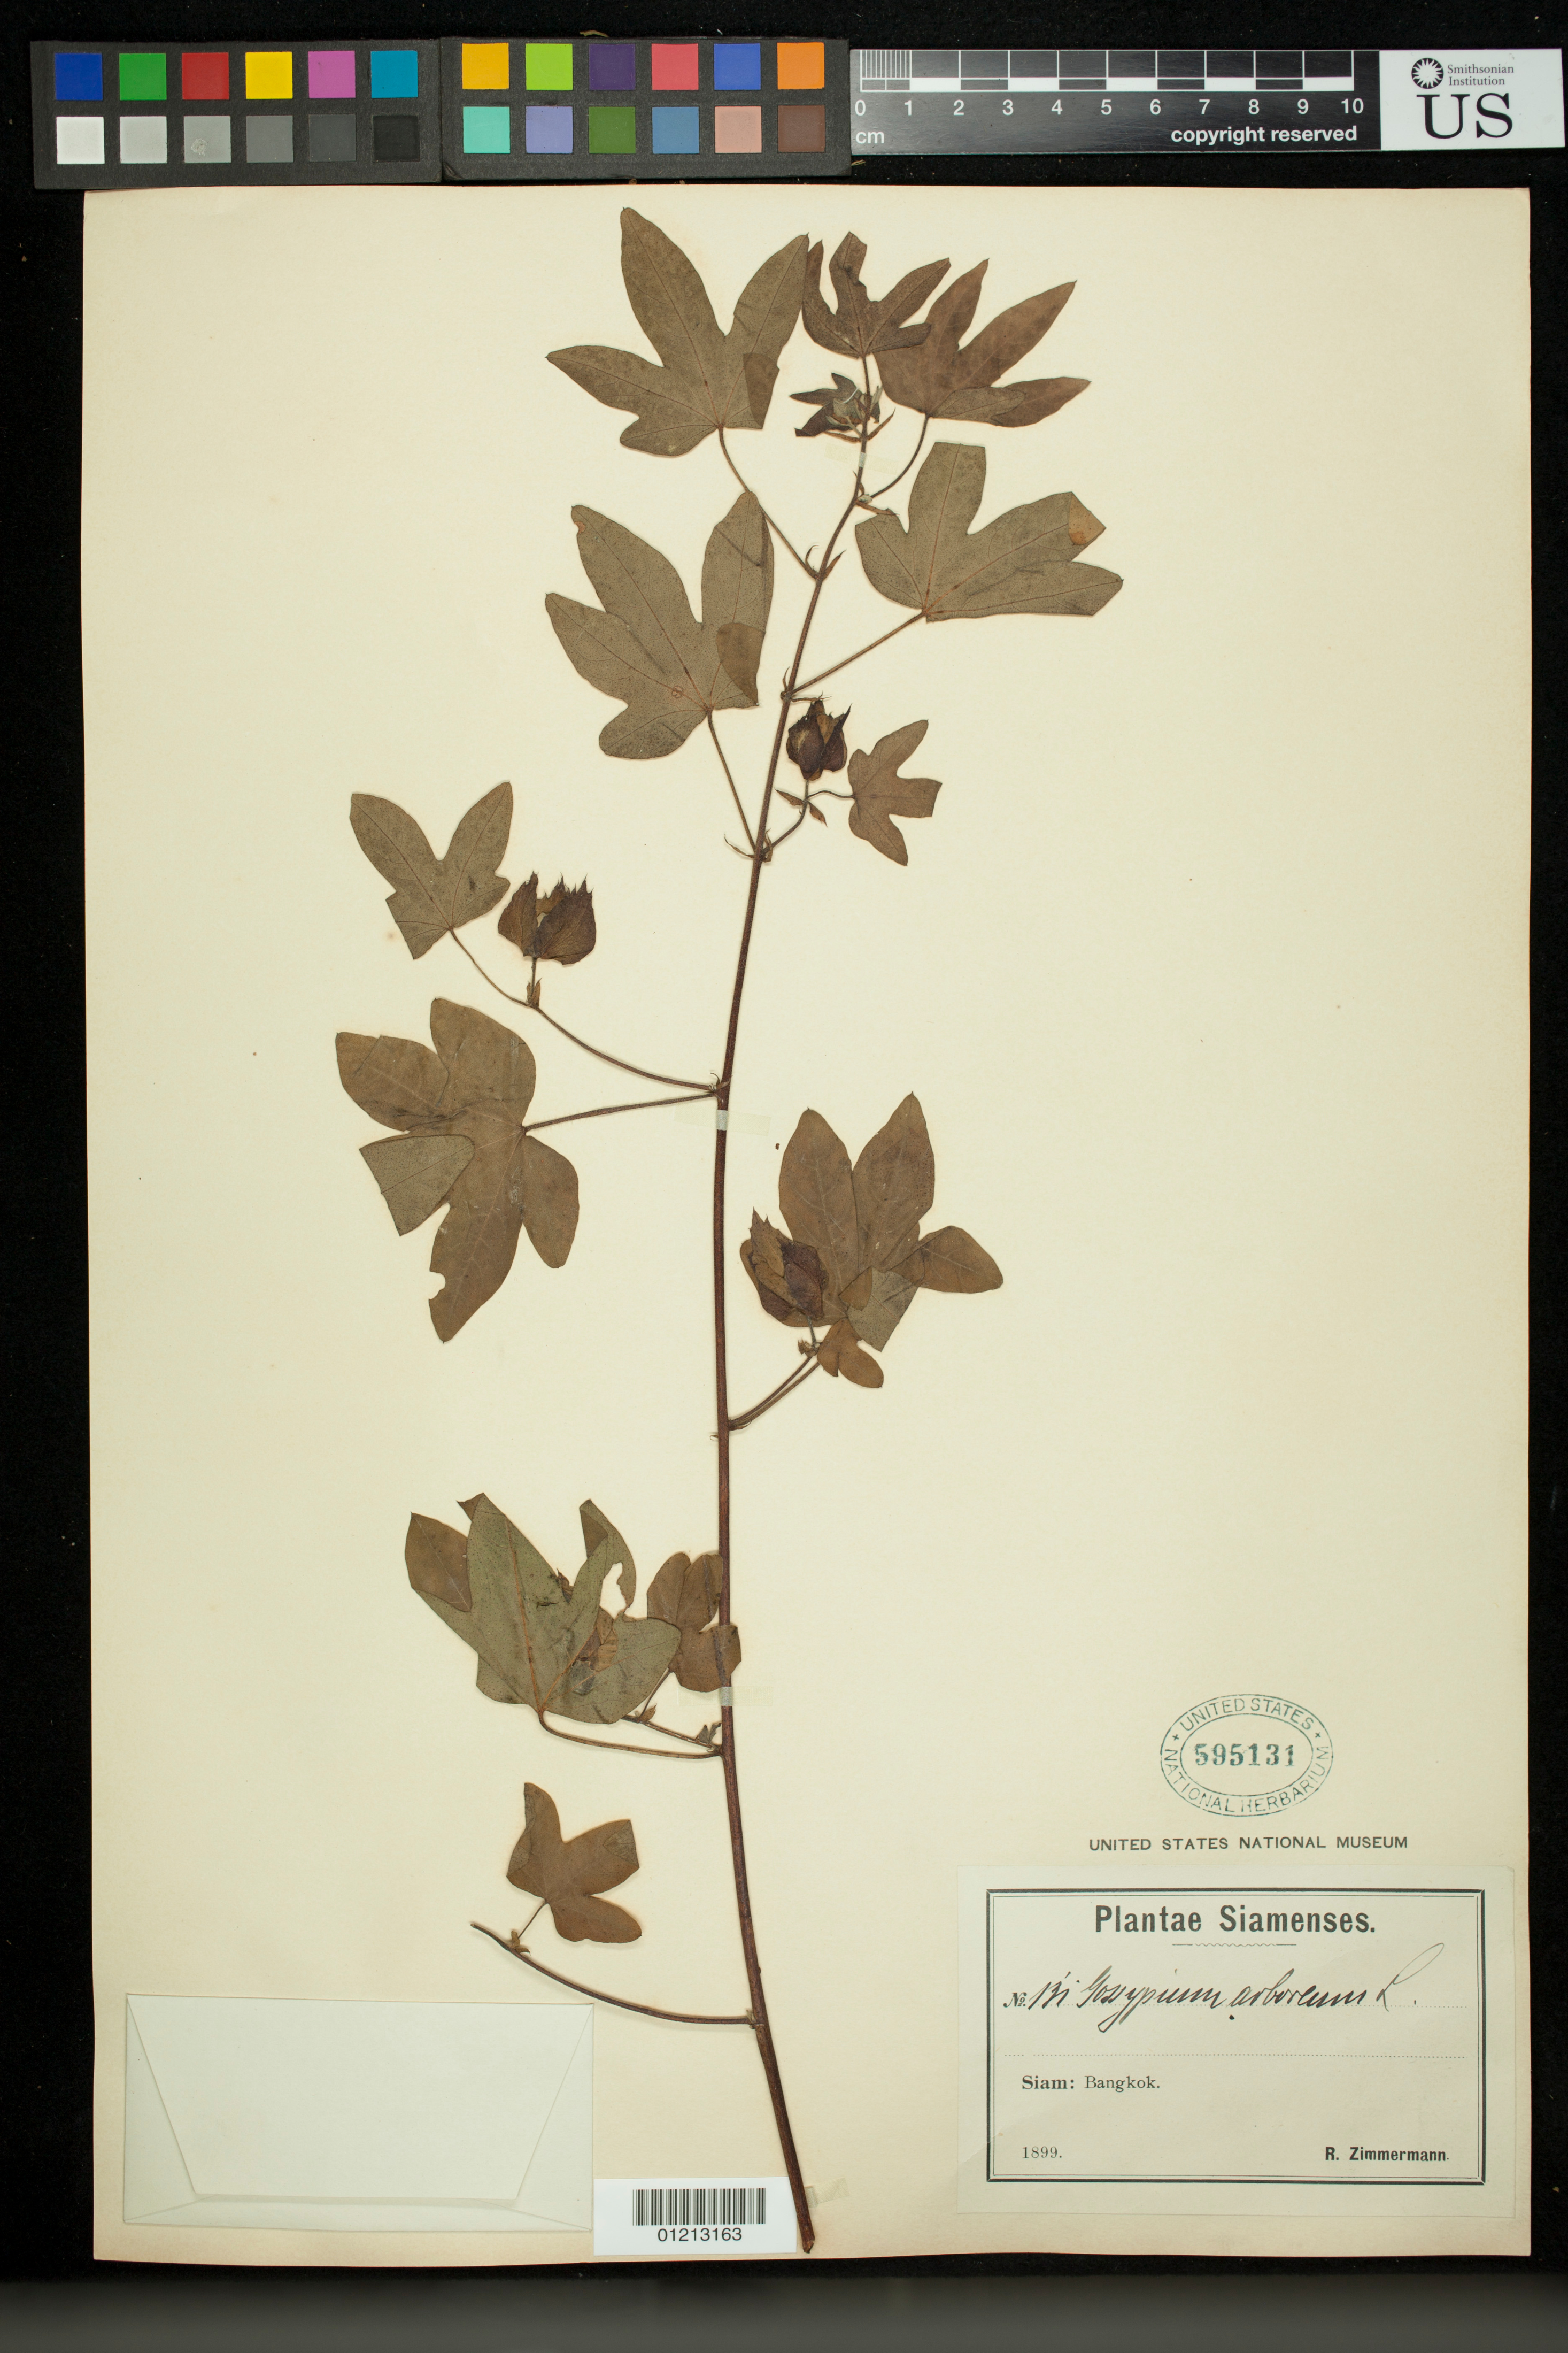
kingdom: Plantae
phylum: Tracheophyta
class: Magnoliopsida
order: Malvales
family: Malvaceae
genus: Gossypium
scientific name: Gossypium arboreum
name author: L.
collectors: R. Zimmerman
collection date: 1899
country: Thailand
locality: Bangkok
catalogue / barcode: US 595131